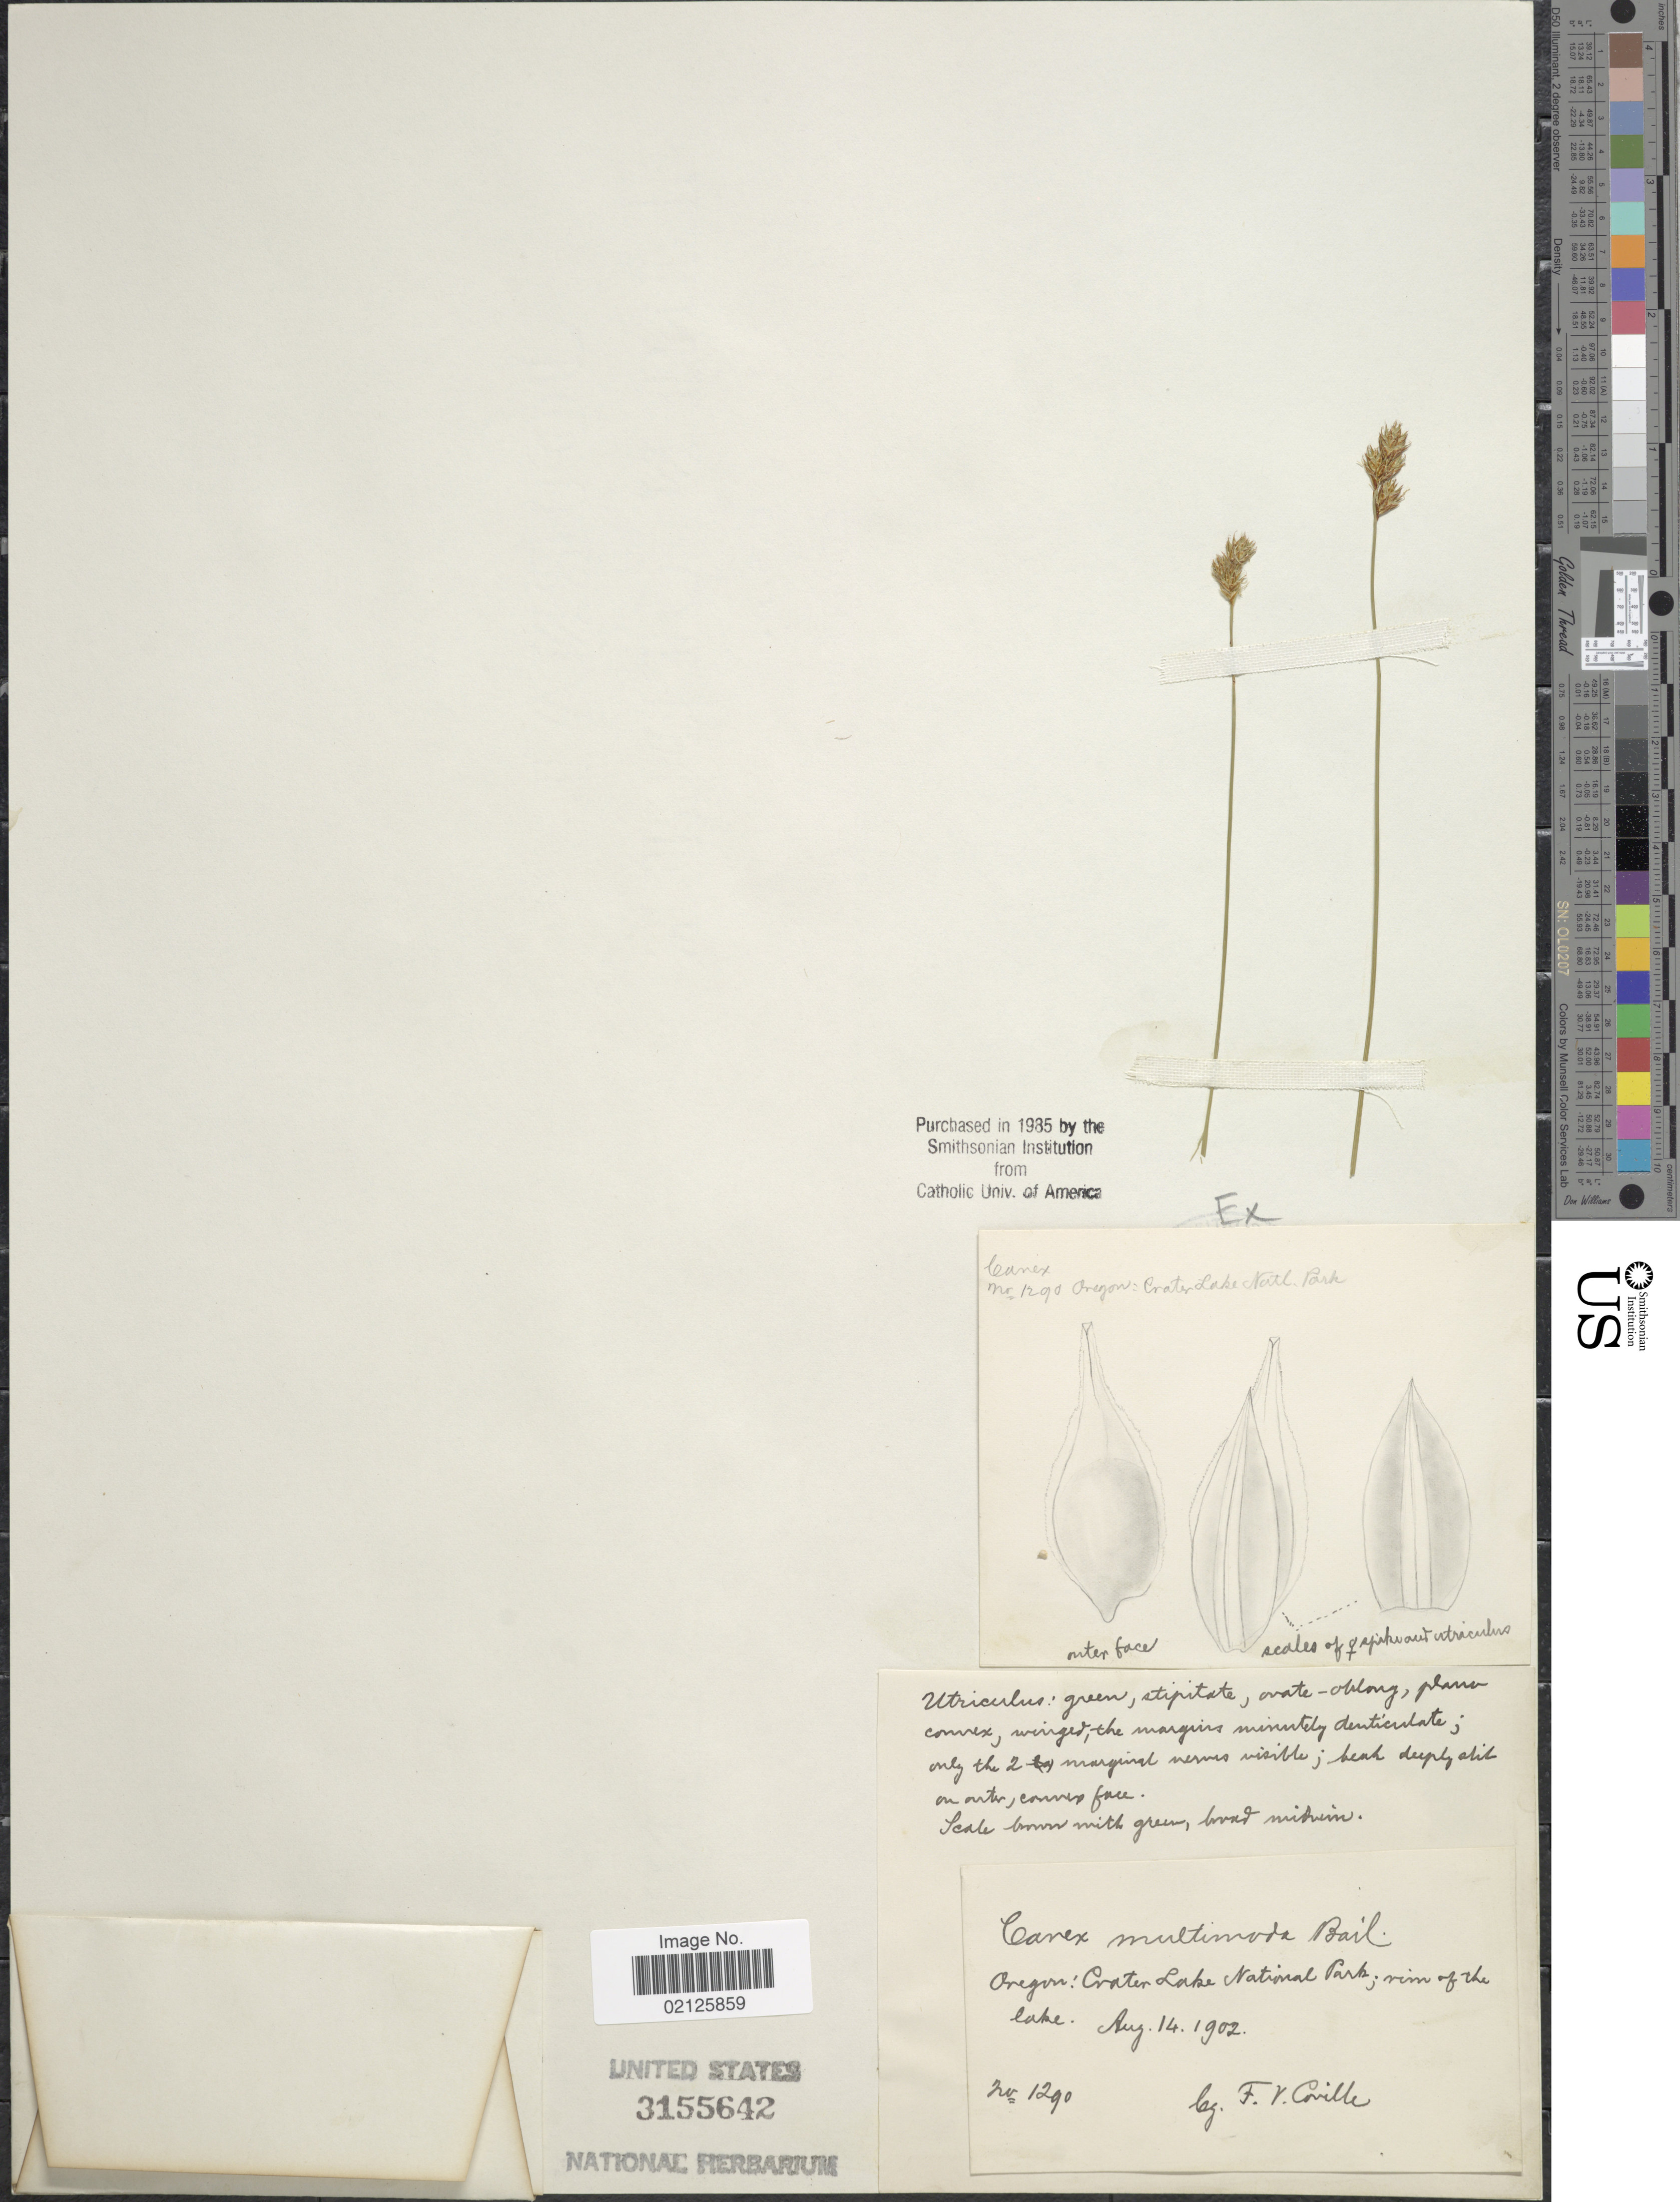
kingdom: Plantae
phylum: Tracheophyta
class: Liliopsida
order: Poales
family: Cyperaceae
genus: Carex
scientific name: Carex preslii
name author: Steud.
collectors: F. V. Coville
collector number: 1290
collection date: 1902-08-14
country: United States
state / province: Oregon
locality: Crater Lake National Park; rim of the lake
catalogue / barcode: US 3155642